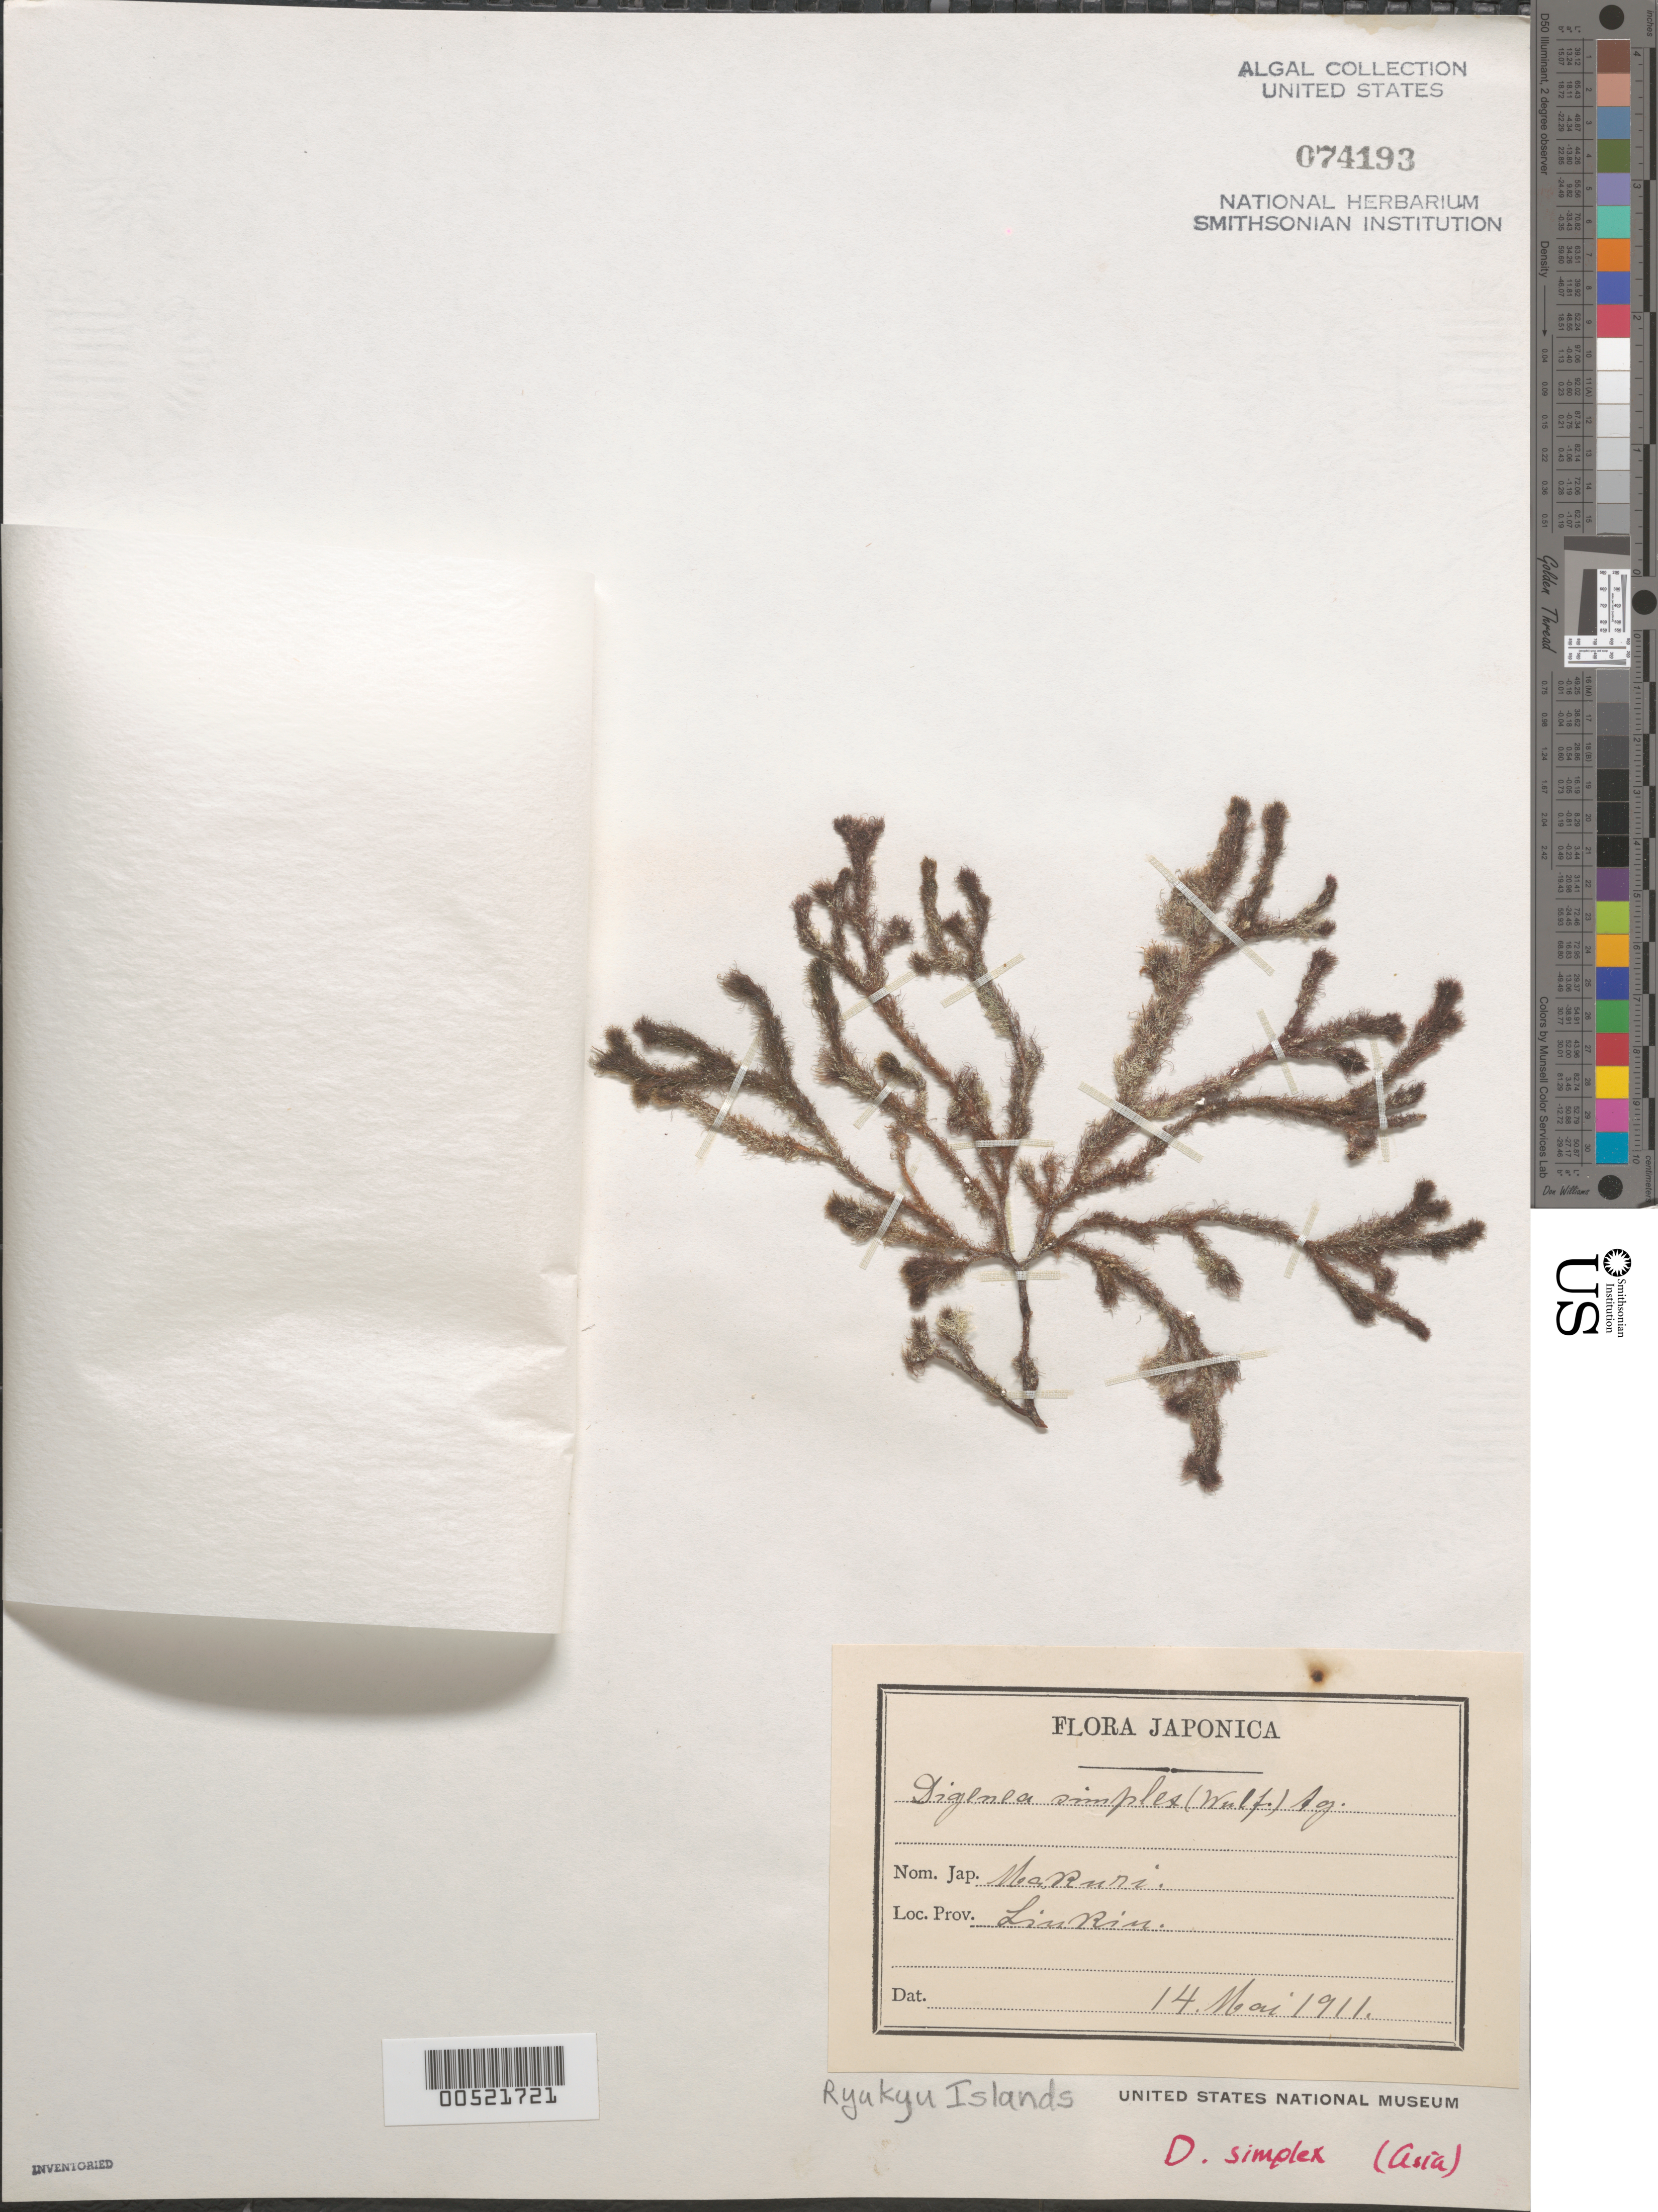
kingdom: Plantae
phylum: Rhodophyta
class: Florideophyceae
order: Ceramiales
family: Rhodomelaceae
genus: Digenea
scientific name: Digenea simplex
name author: (Wulfen) C. Agardh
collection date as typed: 14 May 1911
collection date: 1911-05-14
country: Japan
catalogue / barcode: US 74193